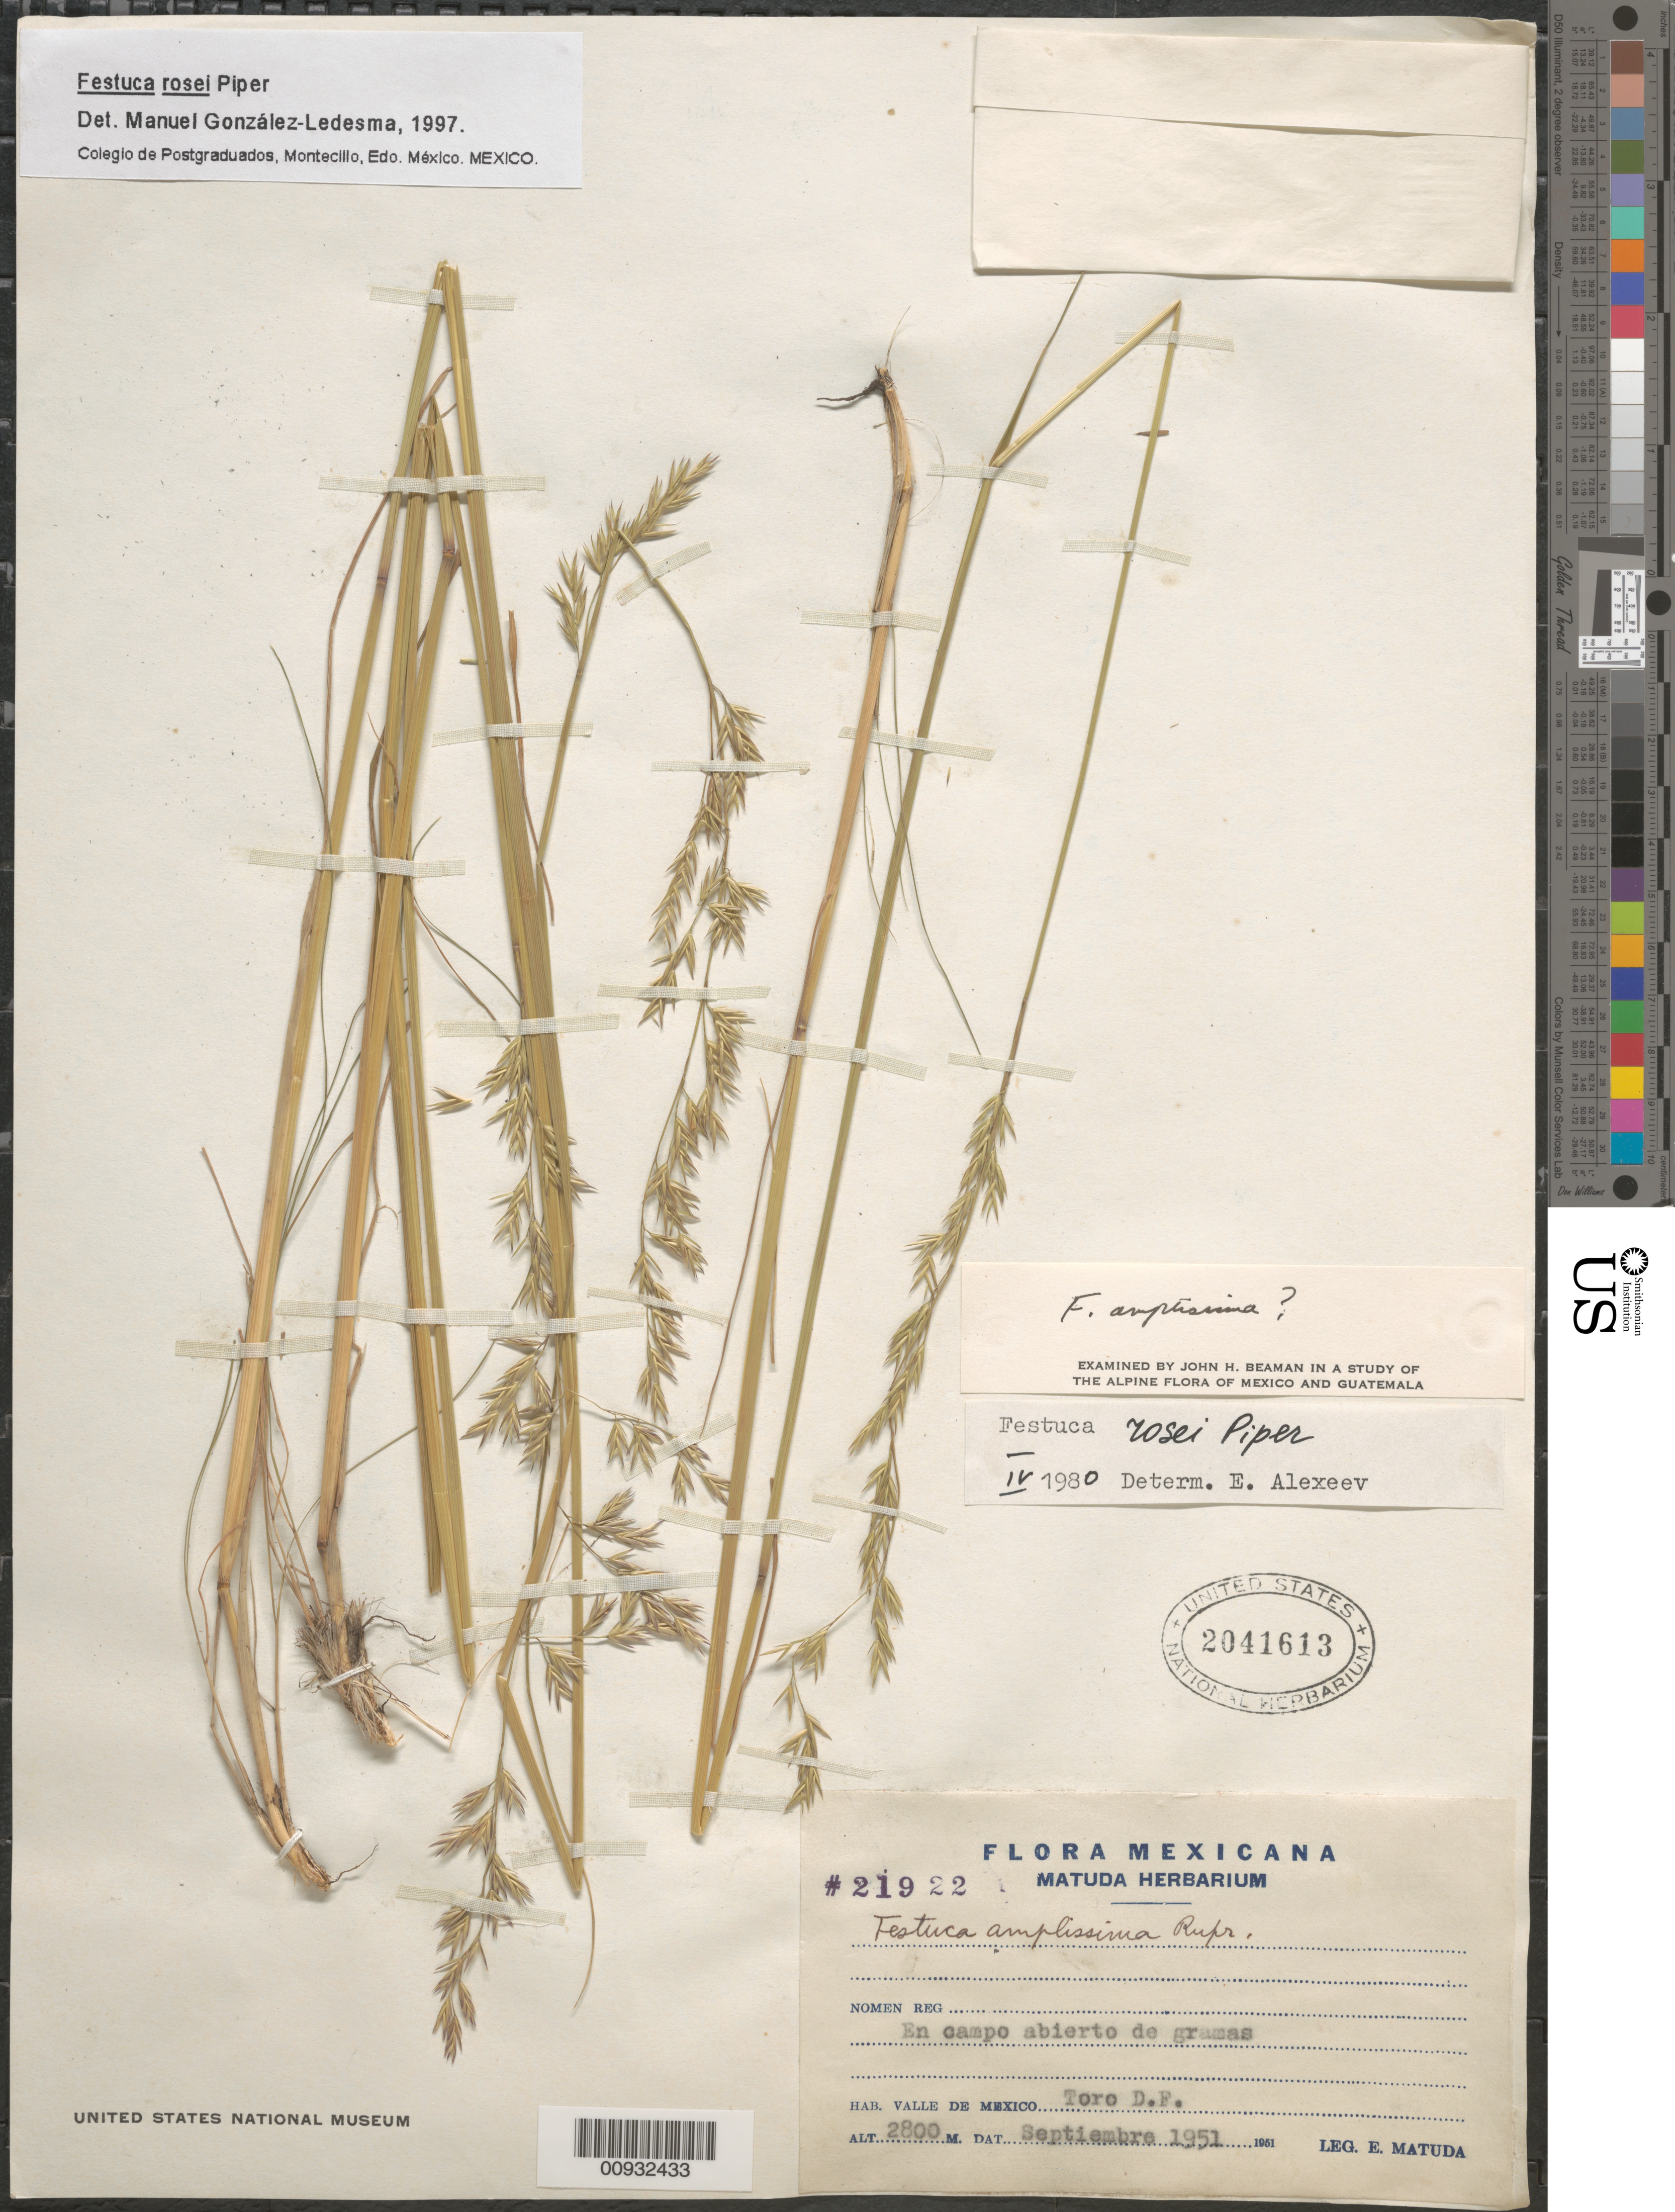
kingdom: Plantae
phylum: Tracheophyta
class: Liliopsida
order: Poales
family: Poaceae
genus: Festuca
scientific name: Festuca rosei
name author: Piper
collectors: E. Matuda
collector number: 21922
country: Mexico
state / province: Distrito Federal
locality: Toro, D.F.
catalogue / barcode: US 2041613